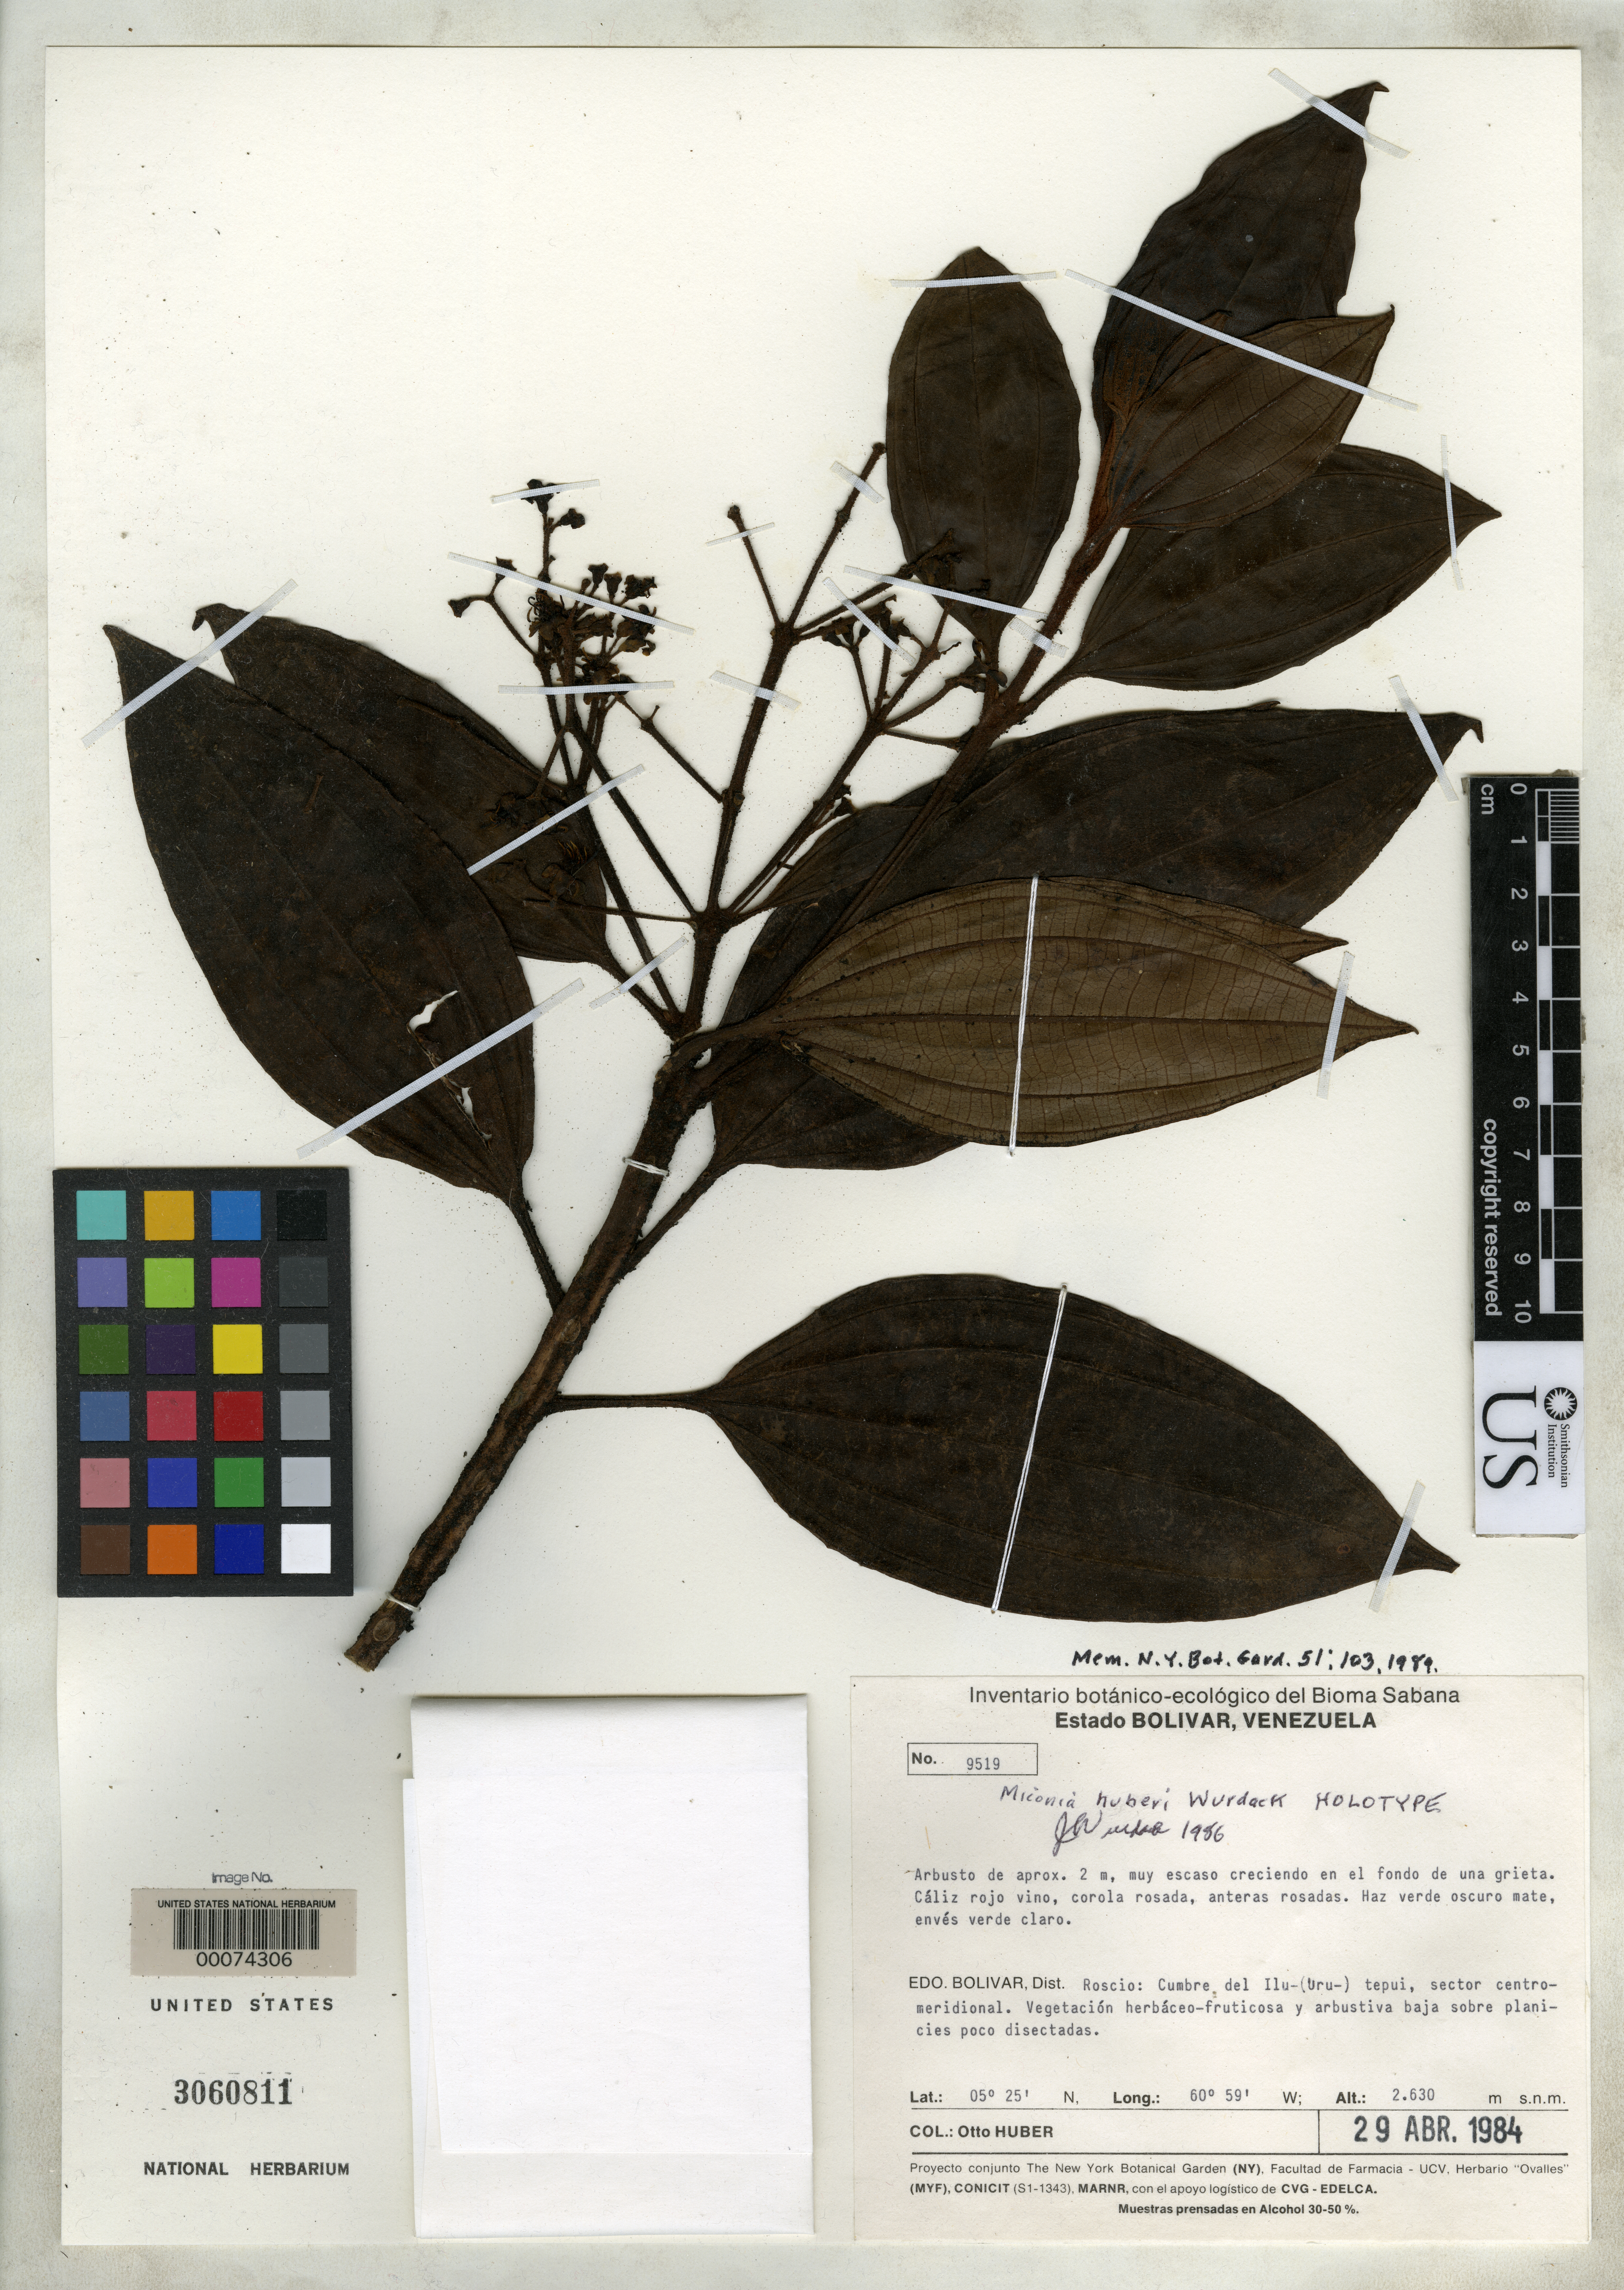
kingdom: Plantae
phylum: Tracheophyta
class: Magnoliopsida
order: Myrtales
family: Melastomataceae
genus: Miconia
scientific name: Miconia huberi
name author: Wurdack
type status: Holotype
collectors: O. Huber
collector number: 9519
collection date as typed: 29 Apr 1984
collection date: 1984-04-29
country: Venezuela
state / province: Bolivar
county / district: Roscio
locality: Cumbre del Ilu-(uru) Tepui, sector centro-meridional.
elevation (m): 2630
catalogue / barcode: US 3060811